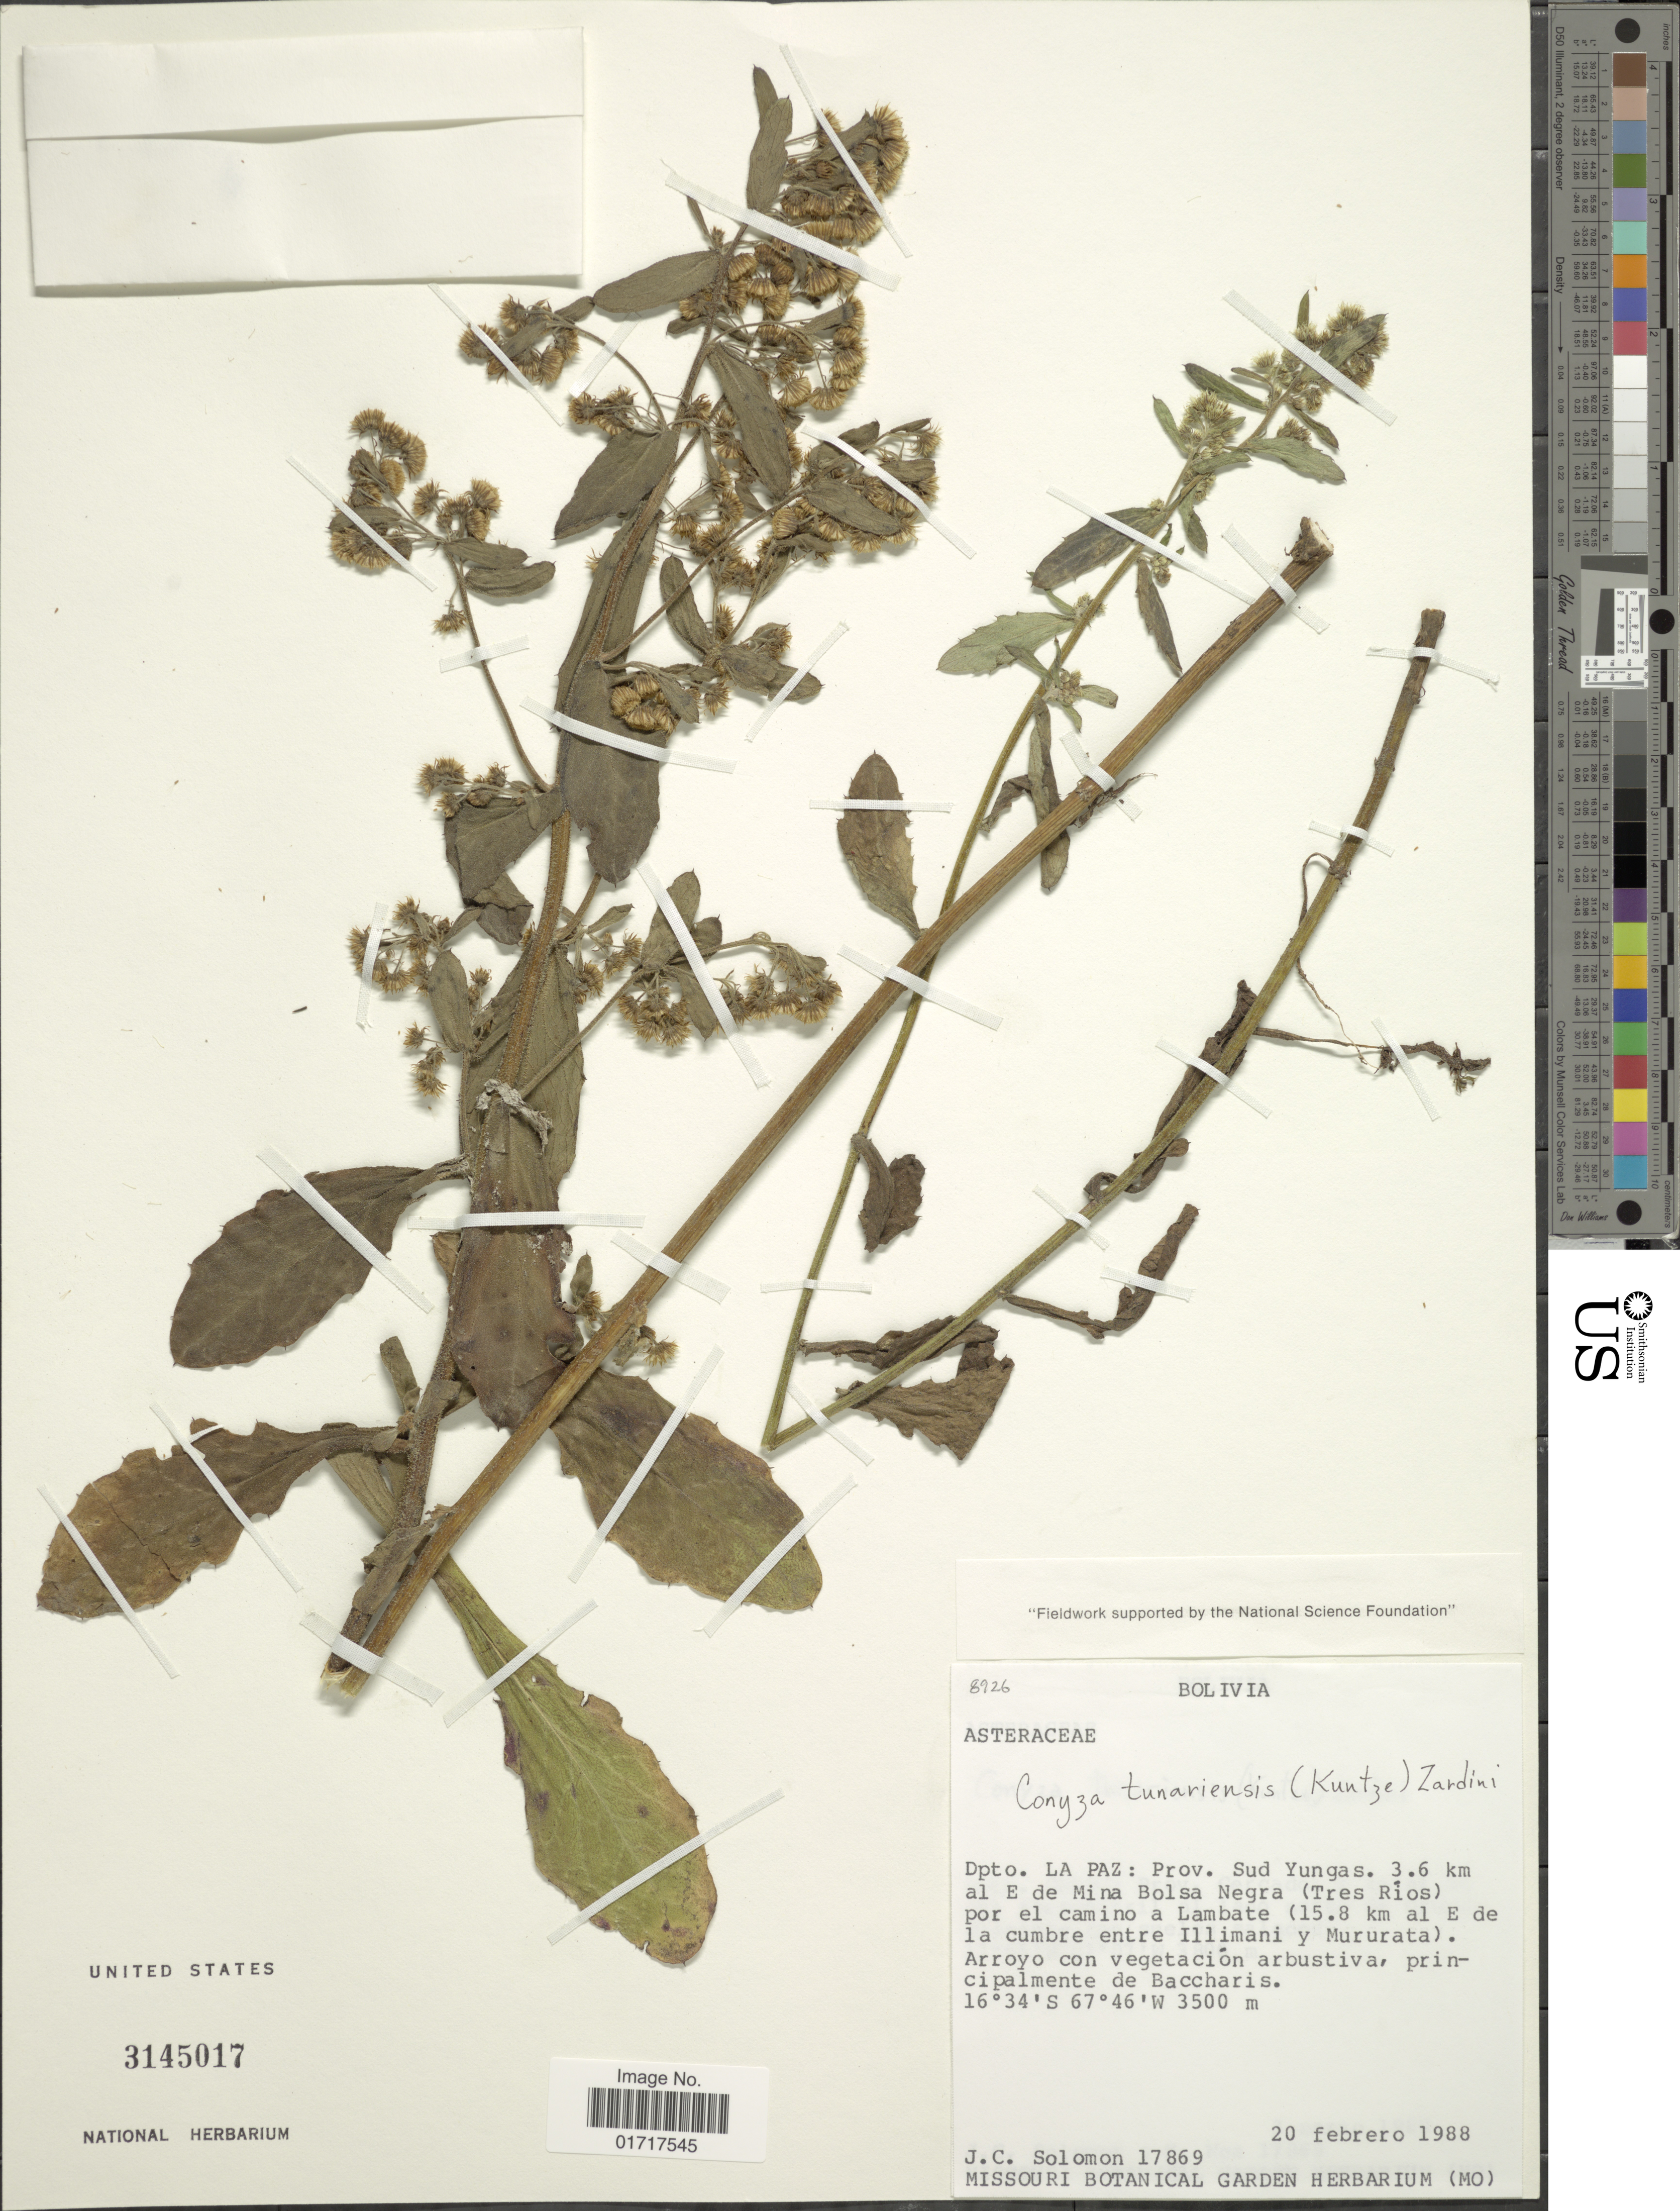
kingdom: Plantae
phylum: Tracheophyta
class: Magnoliopsida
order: Asterales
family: Asteraceae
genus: Conyza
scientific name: Conyza tunariensis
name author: (Kuntze) Zardini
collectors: J. C. Solomon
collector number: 17869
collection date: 1988-02-20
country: Bolivia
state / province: La Paz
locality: Bolivia. Dpto. La Paz: Prov. Sud Yungas, 3.6 km al E de Mina Bolsa Negra. (Tres Rios) por el camino a Lambate ( 15.8 km al E de la cumbre entre Illimani y Mururata).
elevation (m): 3500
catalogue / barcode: US 3145017